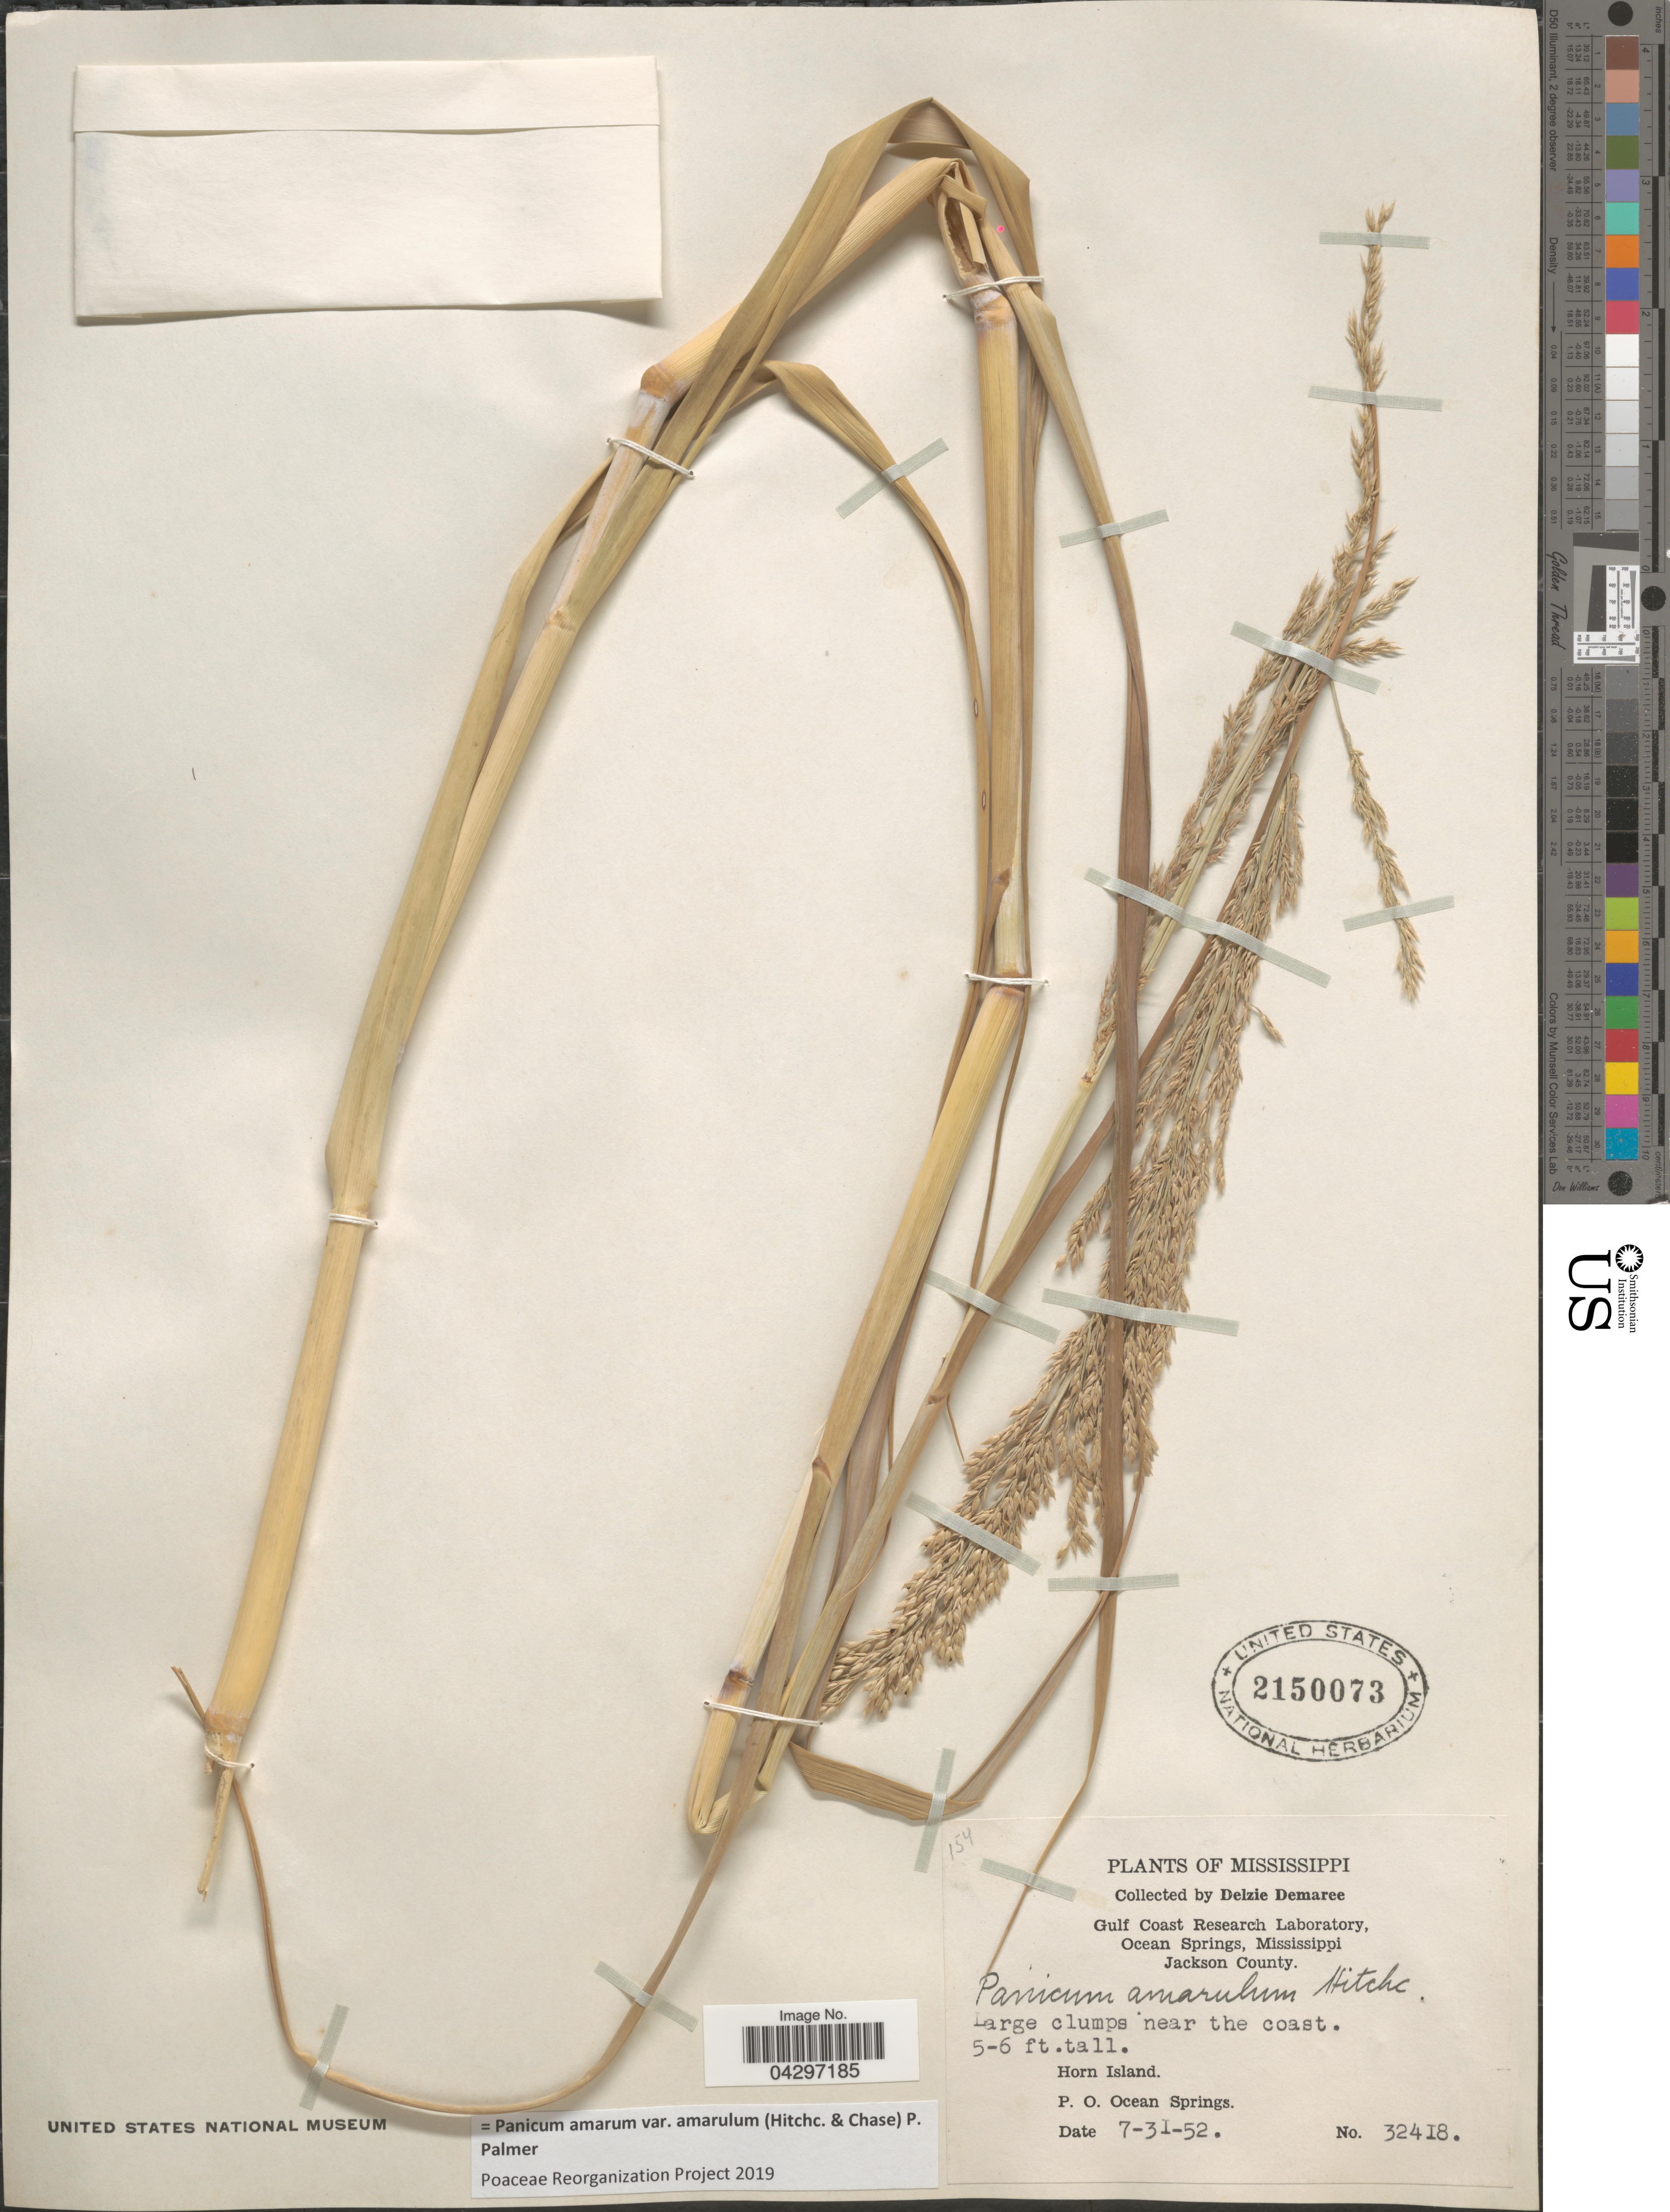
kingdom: Plantae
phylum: Tracheophyta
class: Liliopsida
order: Poales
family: Poaceae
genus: Panicum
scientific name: Panicum amarum var. amarulum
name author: (Hitchc. & Chase) Freckmann & Lelong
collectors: D. Demaree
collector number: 32418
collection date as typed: Transcribed d/m/y: 31/7/52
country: United States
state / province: Mississippi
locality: Ocean Springs, Jackson County. Large clumps near the coast. Horn Island. P. O. Ocean Springs.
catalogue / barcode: US 2150073